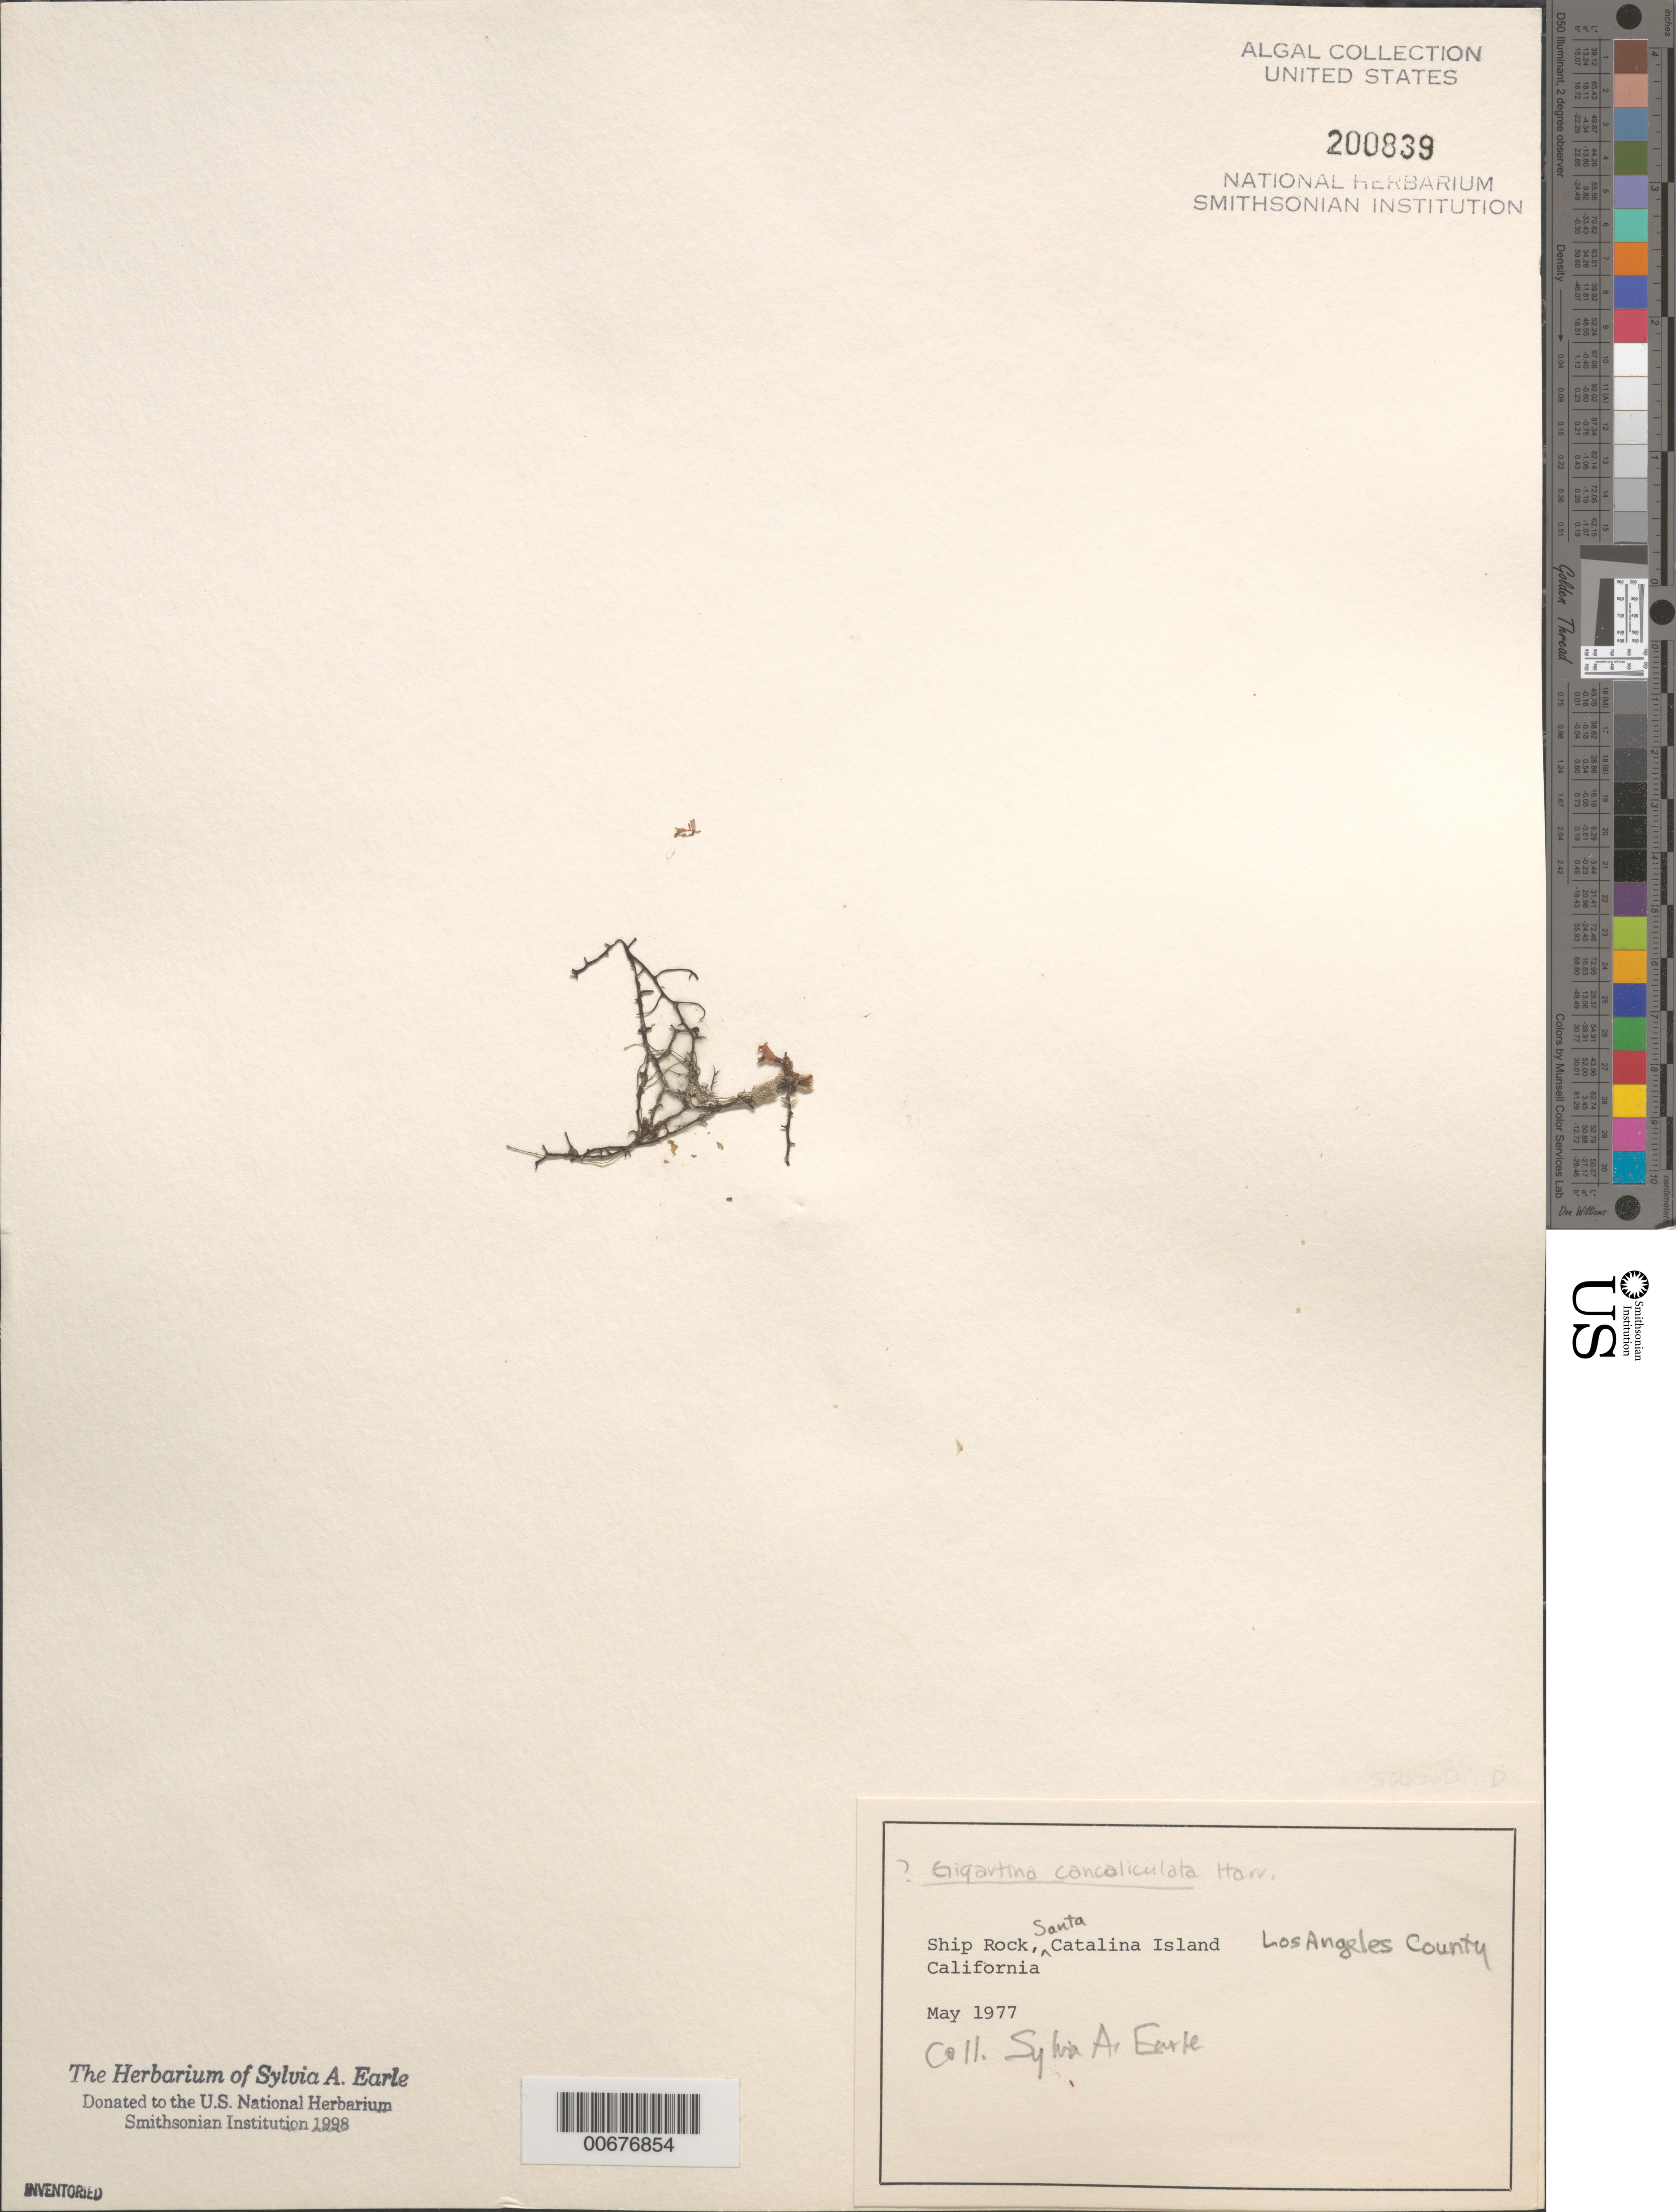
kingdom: Plantae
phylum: Rhodophyta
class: Florideophyceae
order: Gigartinales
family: Gigartinaceae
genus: Chondracanthus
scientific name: Chondracanthus canaliculatus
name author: (Harv.) Guiry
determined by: Algae name updating Project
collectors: S. A. Earle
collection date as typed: May 1977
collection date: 1977-05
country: United States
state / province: California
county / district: Los Angeles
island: Santa Catalina Island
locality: Ship Rock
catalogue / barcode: US 200839